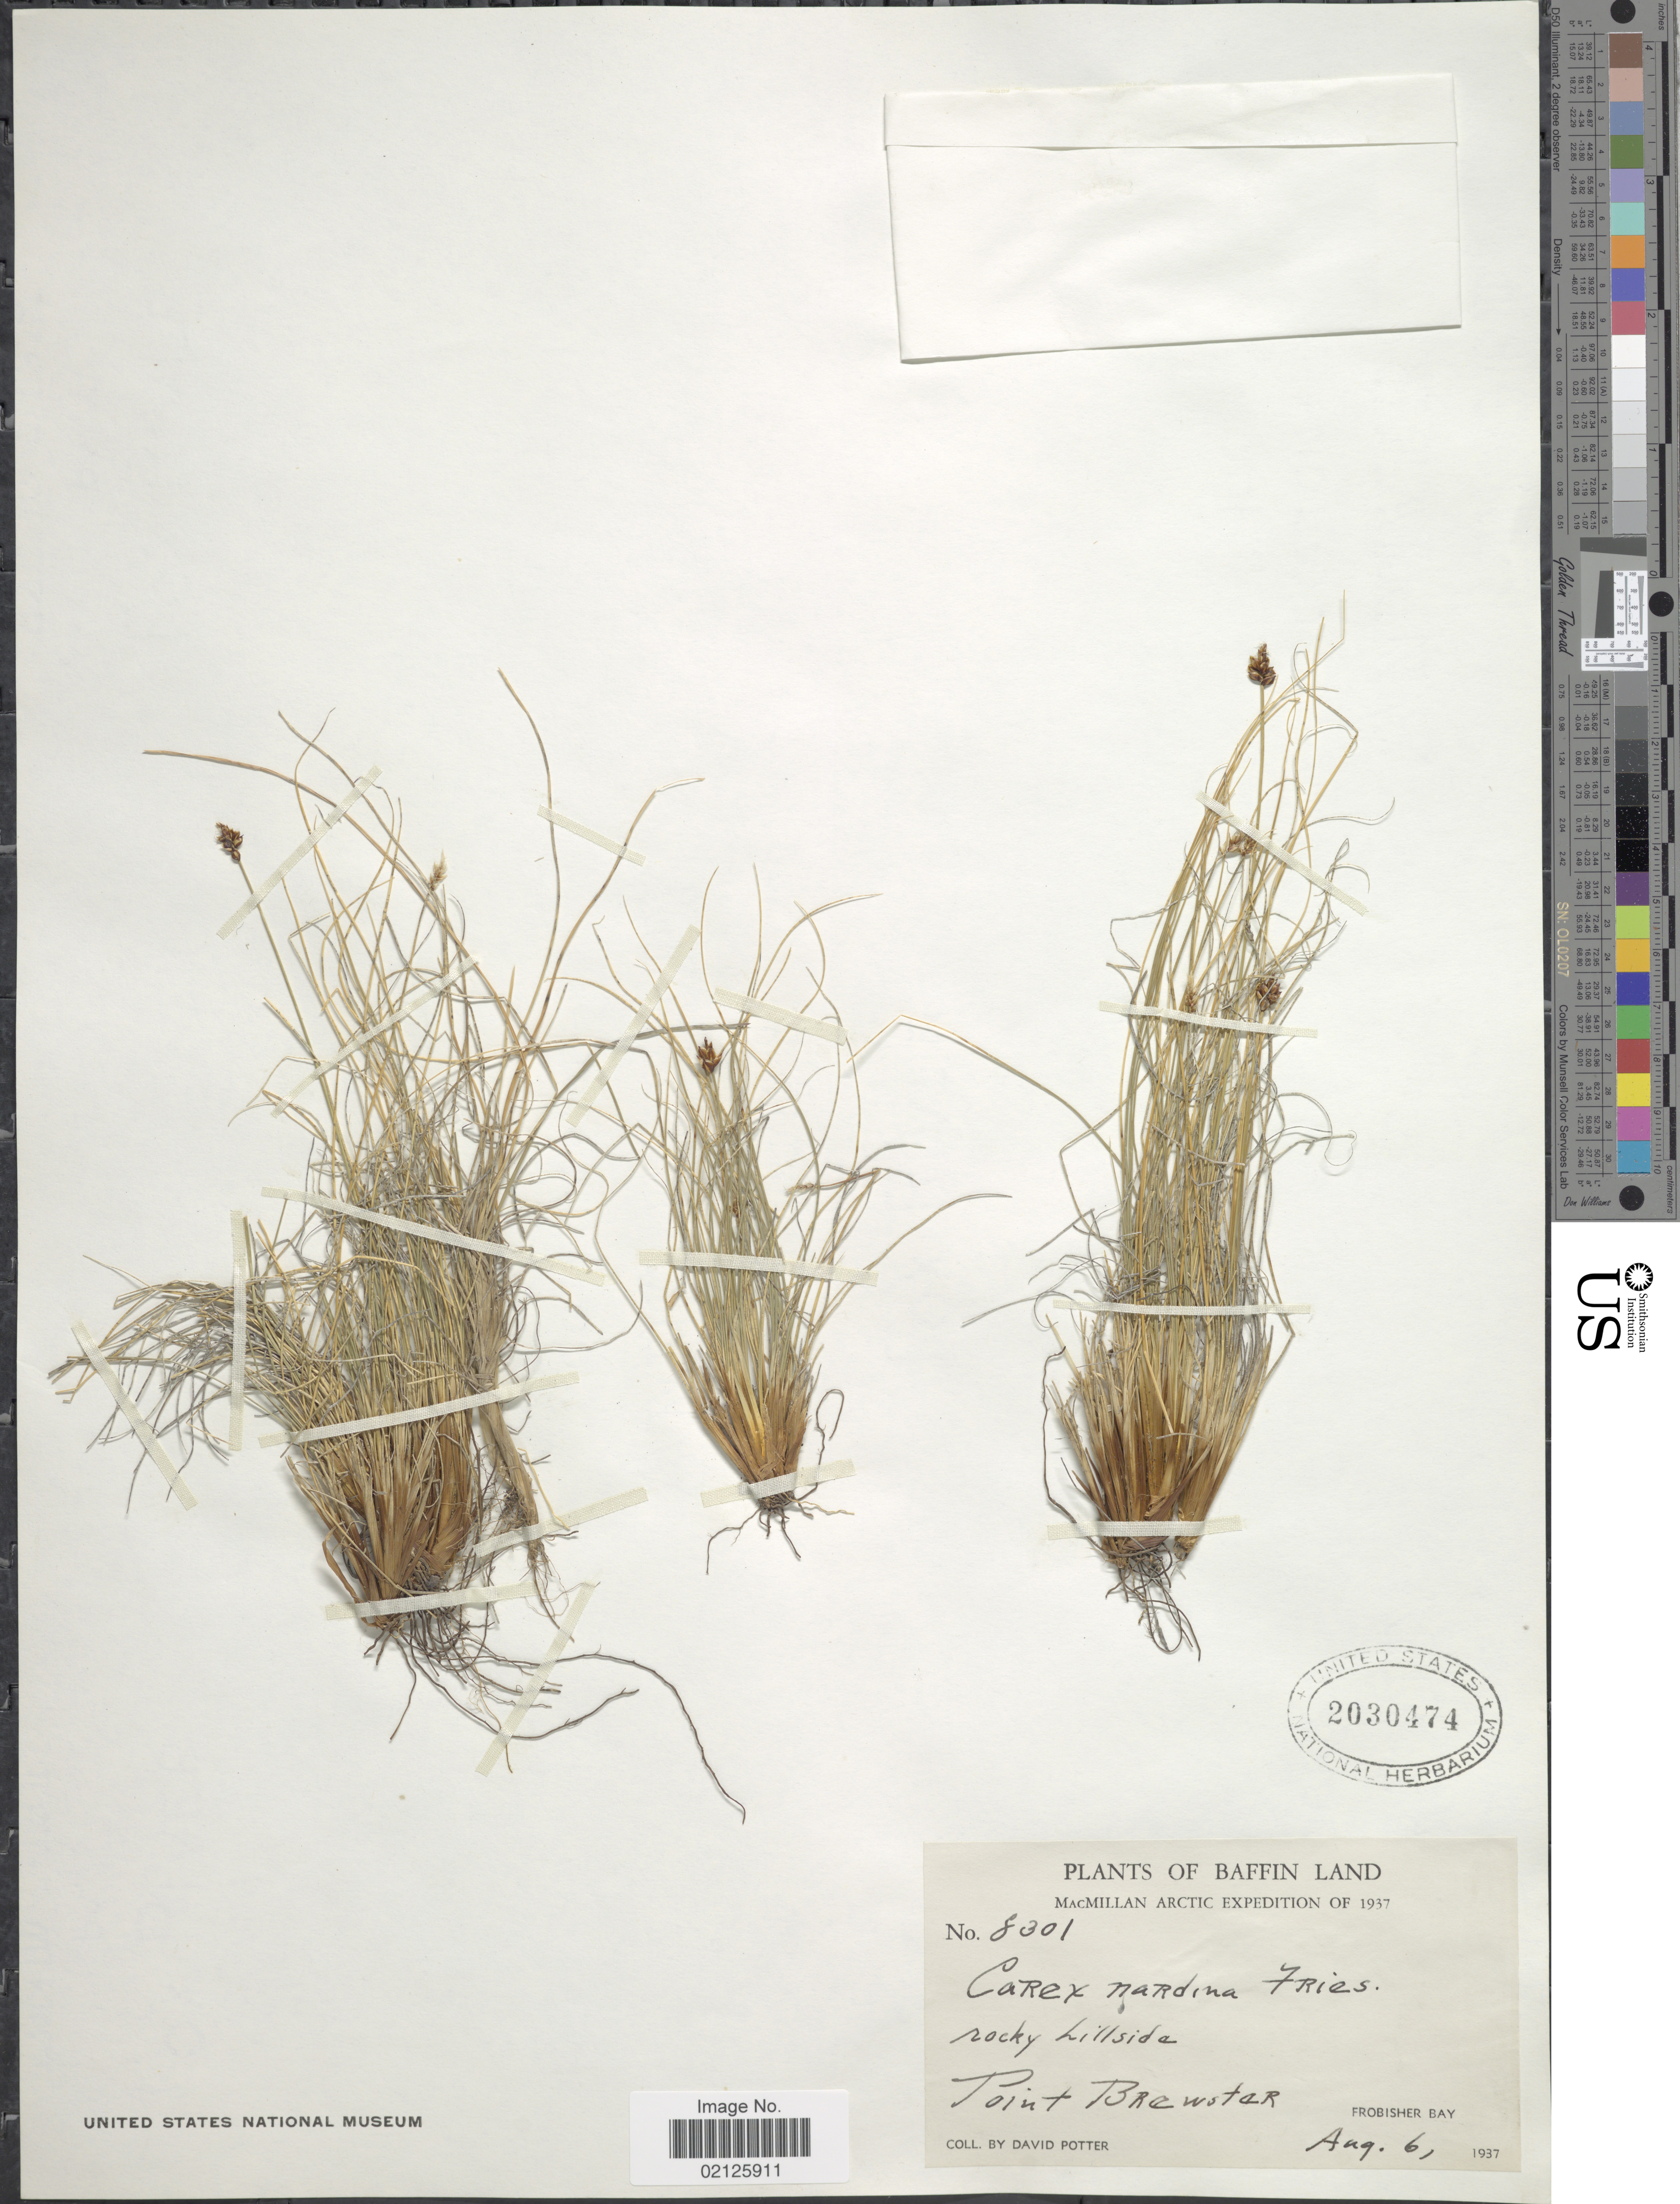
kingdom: Plantae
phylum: Tracheophyta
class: Liliopsida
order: Poales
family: Cyperaceae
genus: Carex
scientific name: Carex nardina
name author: (Hornem.) Fr.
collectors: D. Potter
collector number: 8301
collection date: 1937-08-06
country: Canada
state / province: Nunavut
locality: Baffin Land, MacMillan Arctic, rocky hillsde, Point Brewster, Frobisher Bay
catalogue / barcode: US 2030474